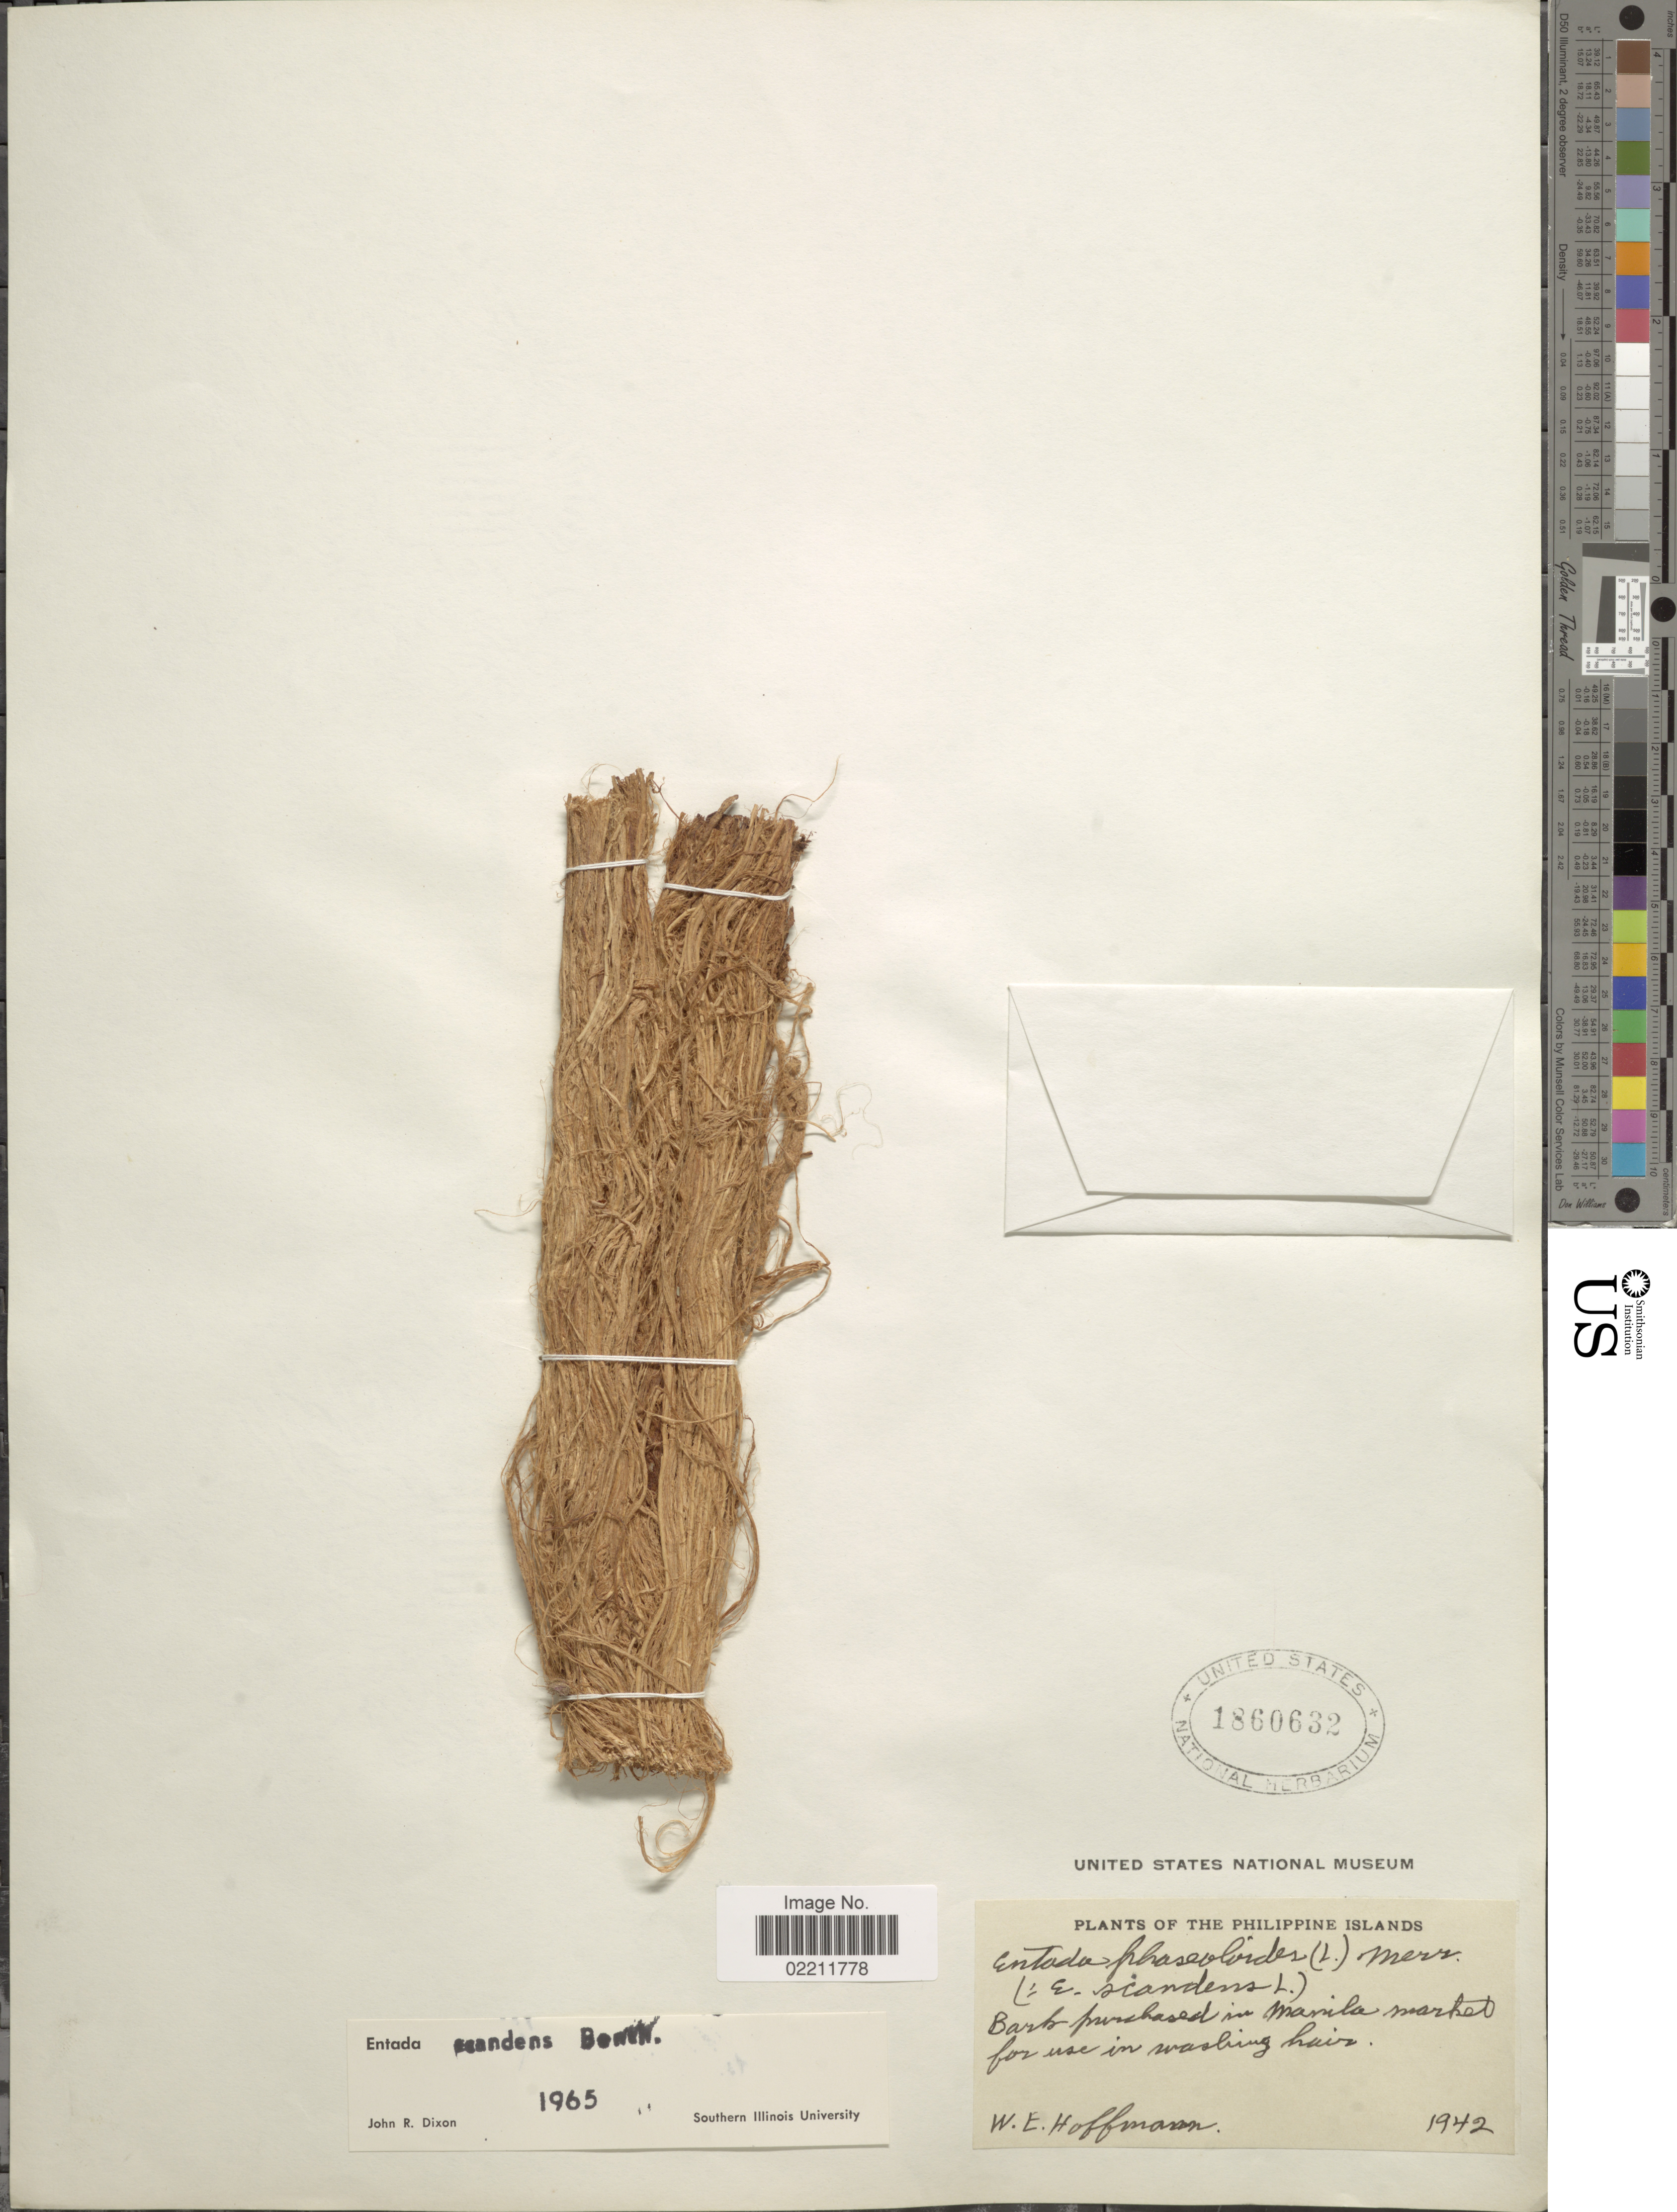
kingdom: Plantae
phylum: Tracheophyta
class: Magnoliopsida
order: Fabales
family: Fabaceae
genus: Entada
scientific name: Entada scandens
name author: Benth.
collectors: W. Hoffman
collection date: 1942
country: Philippines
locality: Philippine Islands.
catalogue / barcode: US 1860632